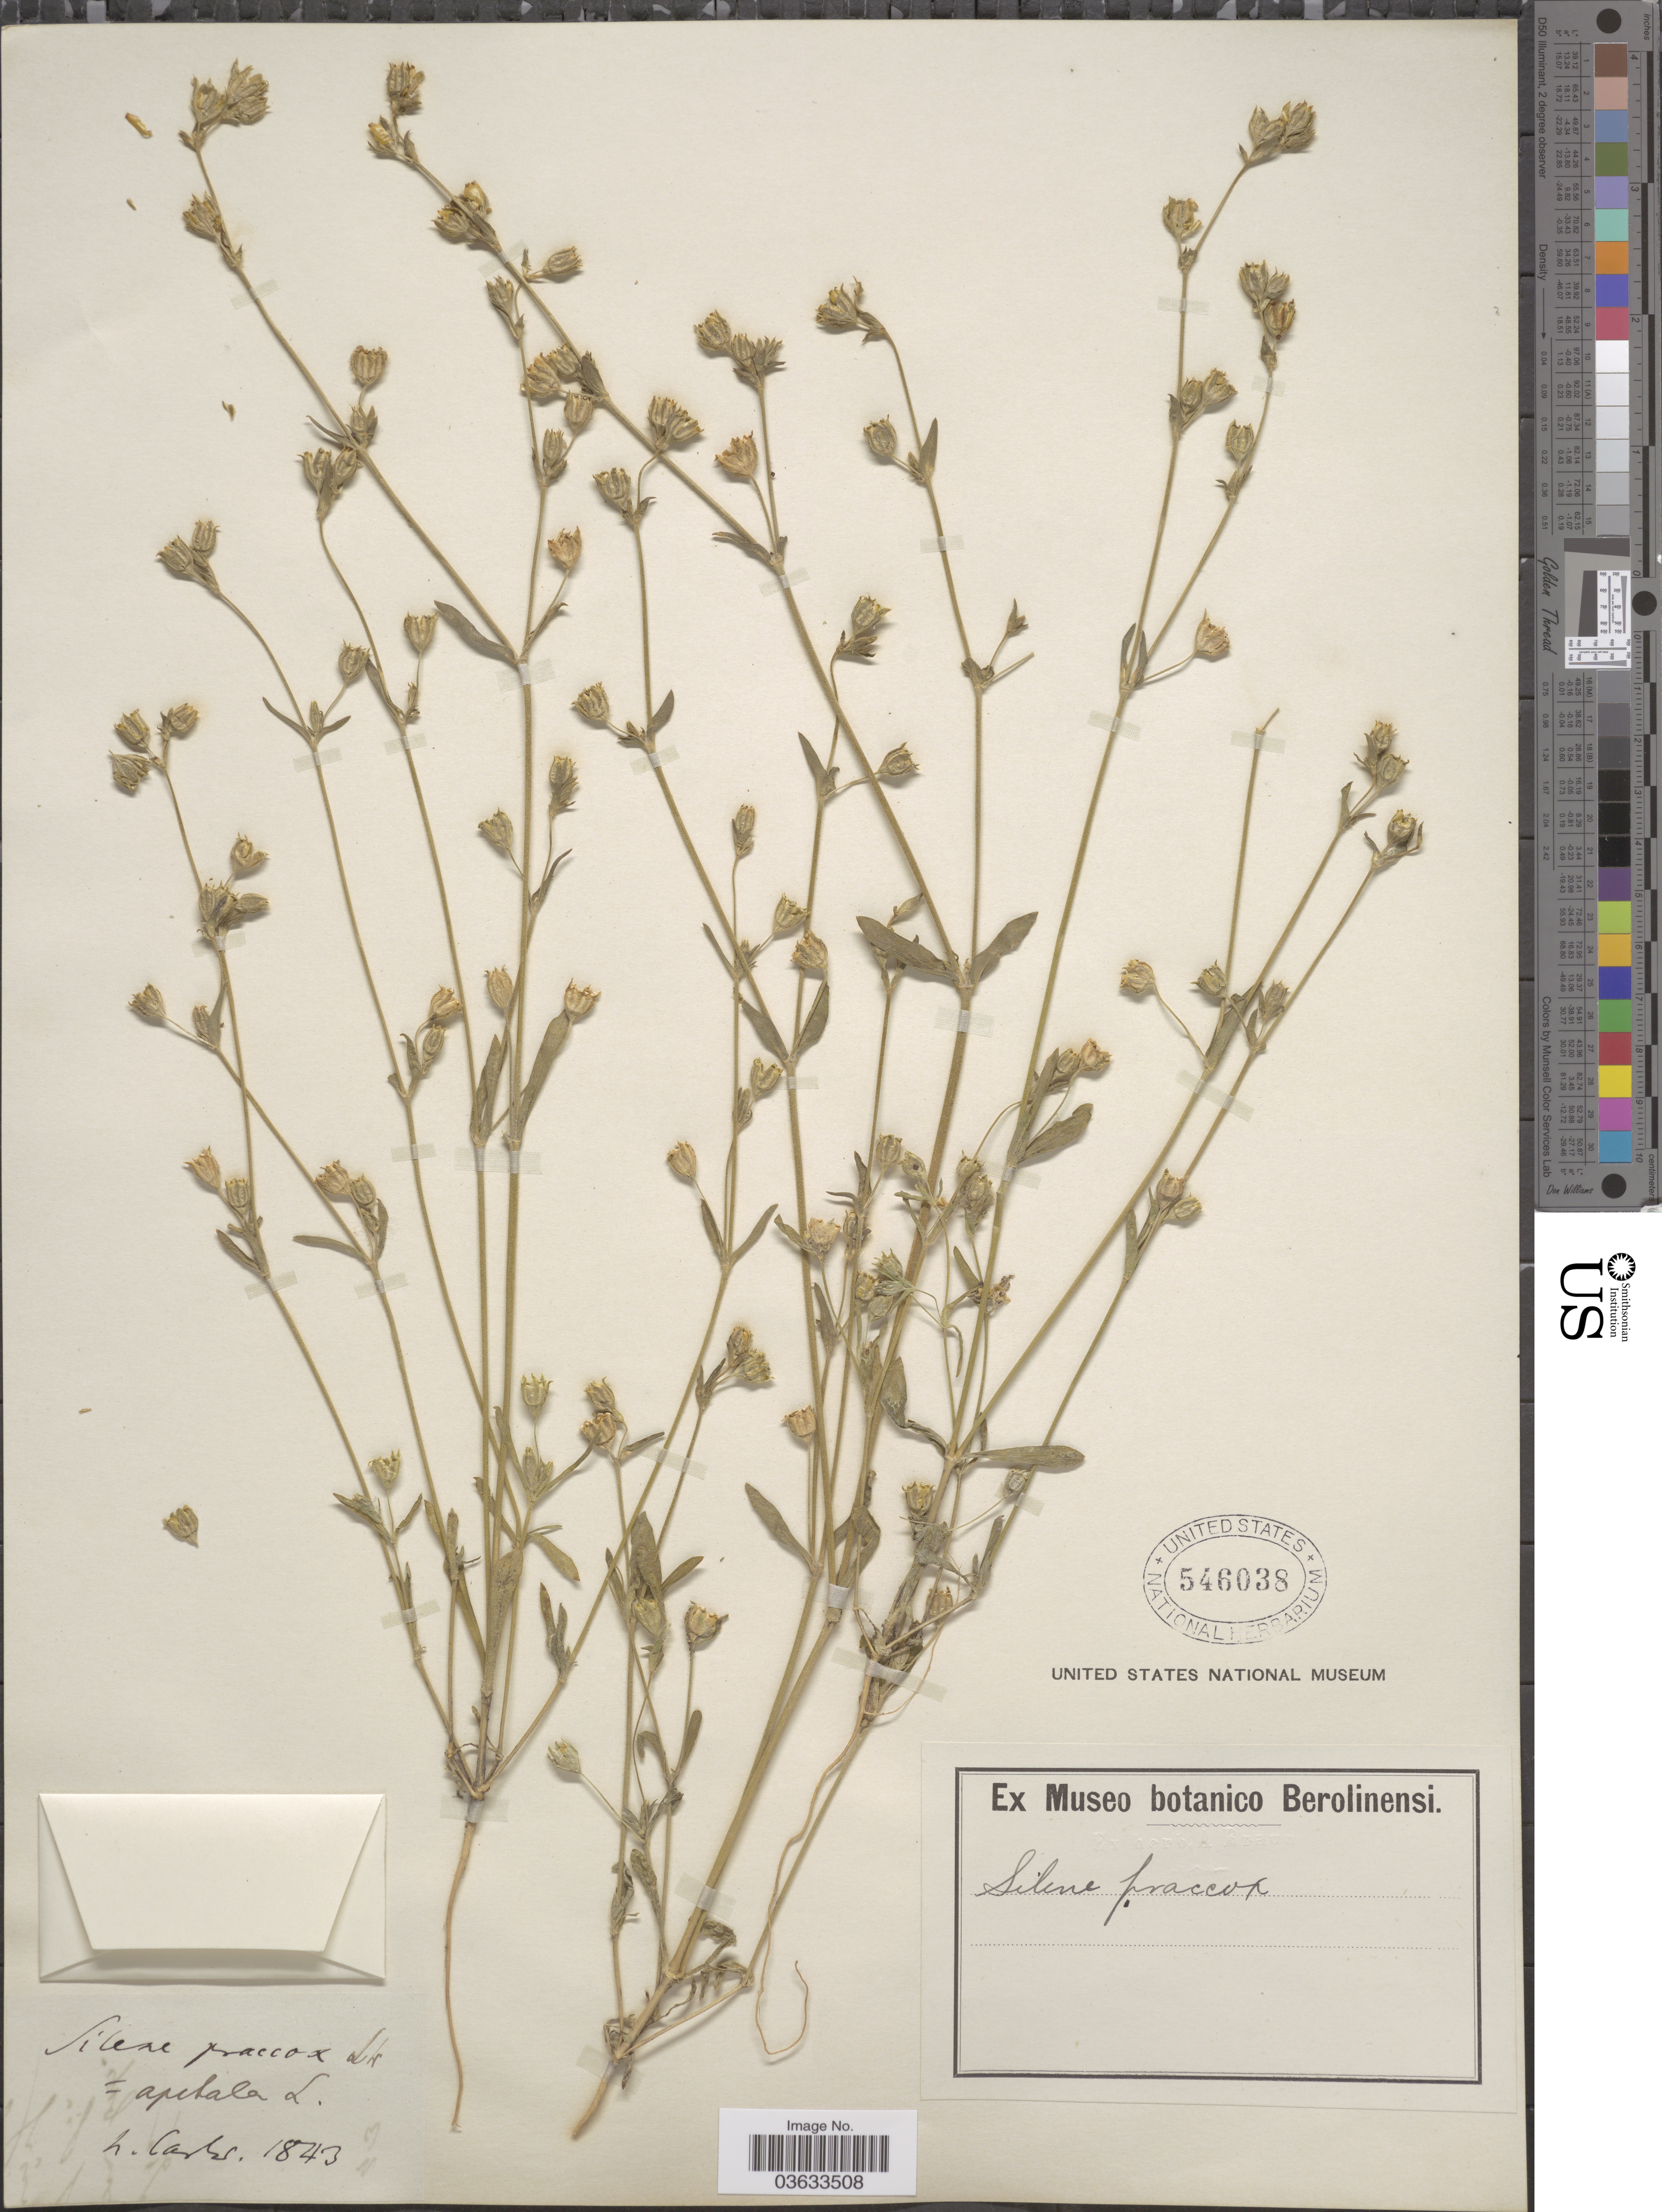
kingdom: Plantae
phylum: Tracheophyta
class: Magnoliopsida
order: Caryophyllales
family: Caryophyllaceae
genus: Silene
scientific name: Silene praecox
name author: Rohrb.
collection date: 1843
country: Germany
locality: H. Carlsr.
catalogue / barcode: US 546038